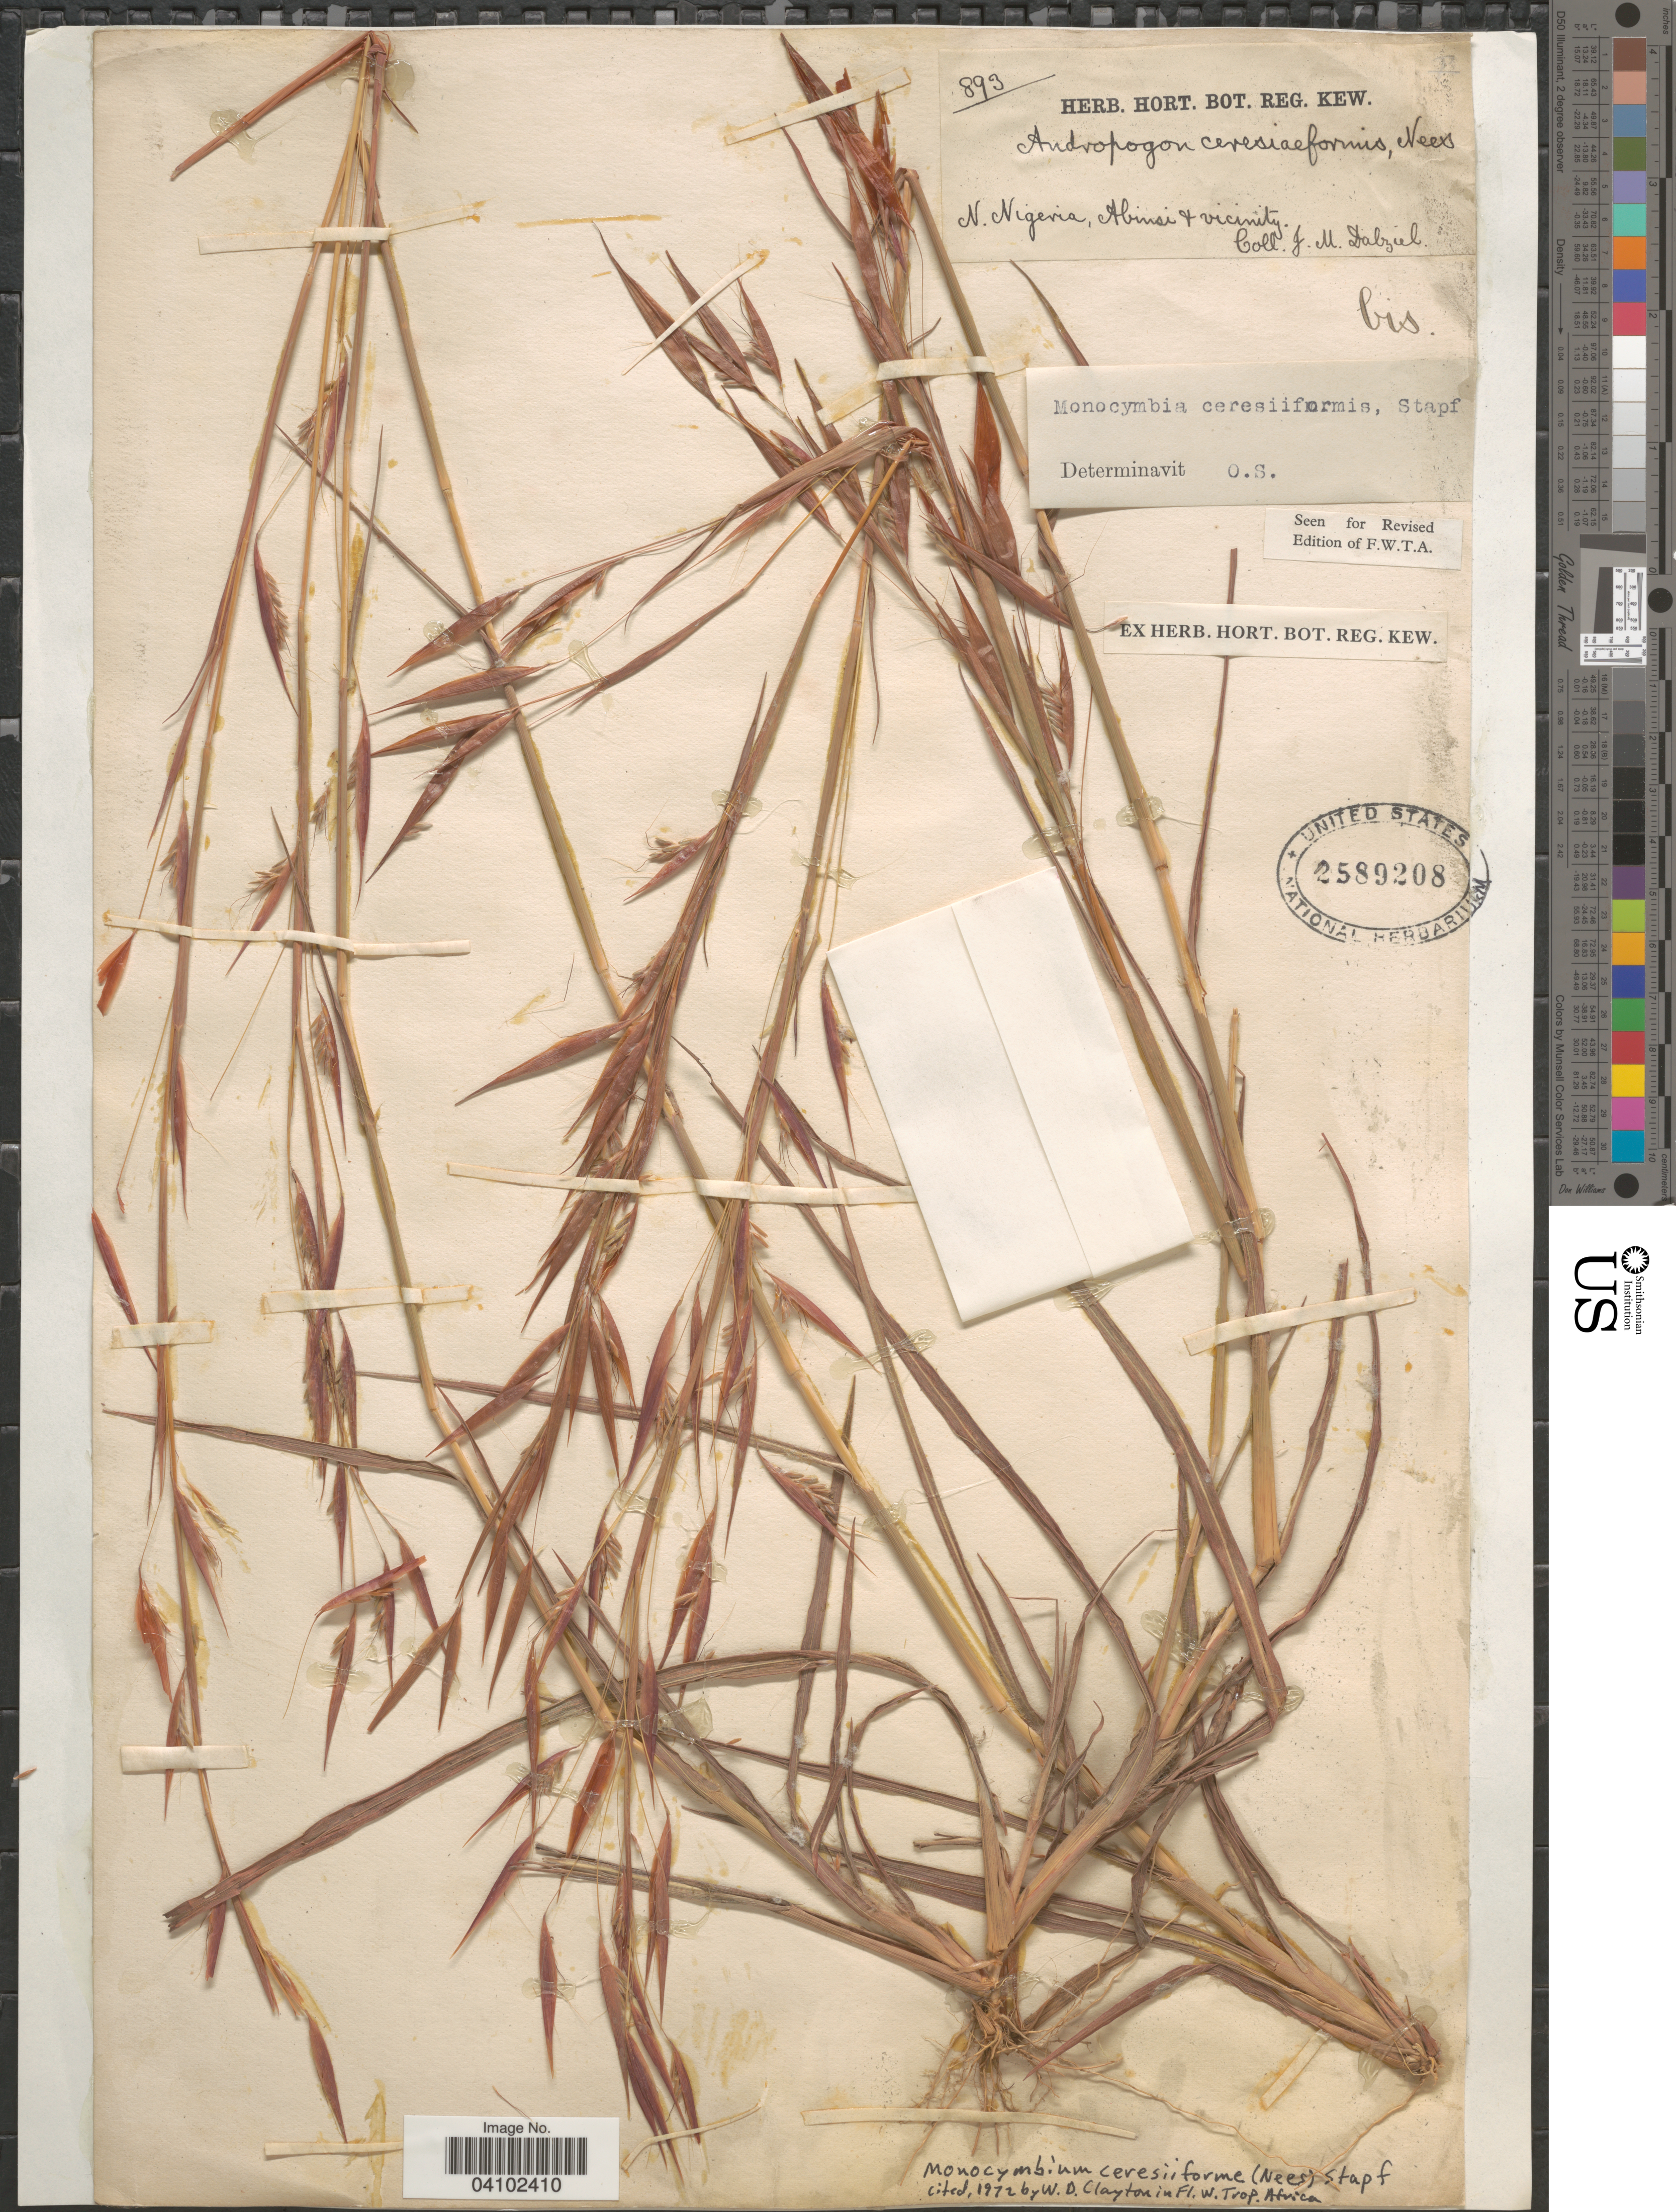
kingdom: Plantae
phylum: Tracheophyta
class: Liliopsida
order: Poales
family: Poaceae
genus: Monocymbium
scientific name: Monocymbium ceresiiforme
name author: (Nees) Stapf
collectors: J. Dalziel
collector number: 893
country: Nigeria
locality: N. Nigeria, Abinsi + vicinity.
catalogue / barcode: US 2589208